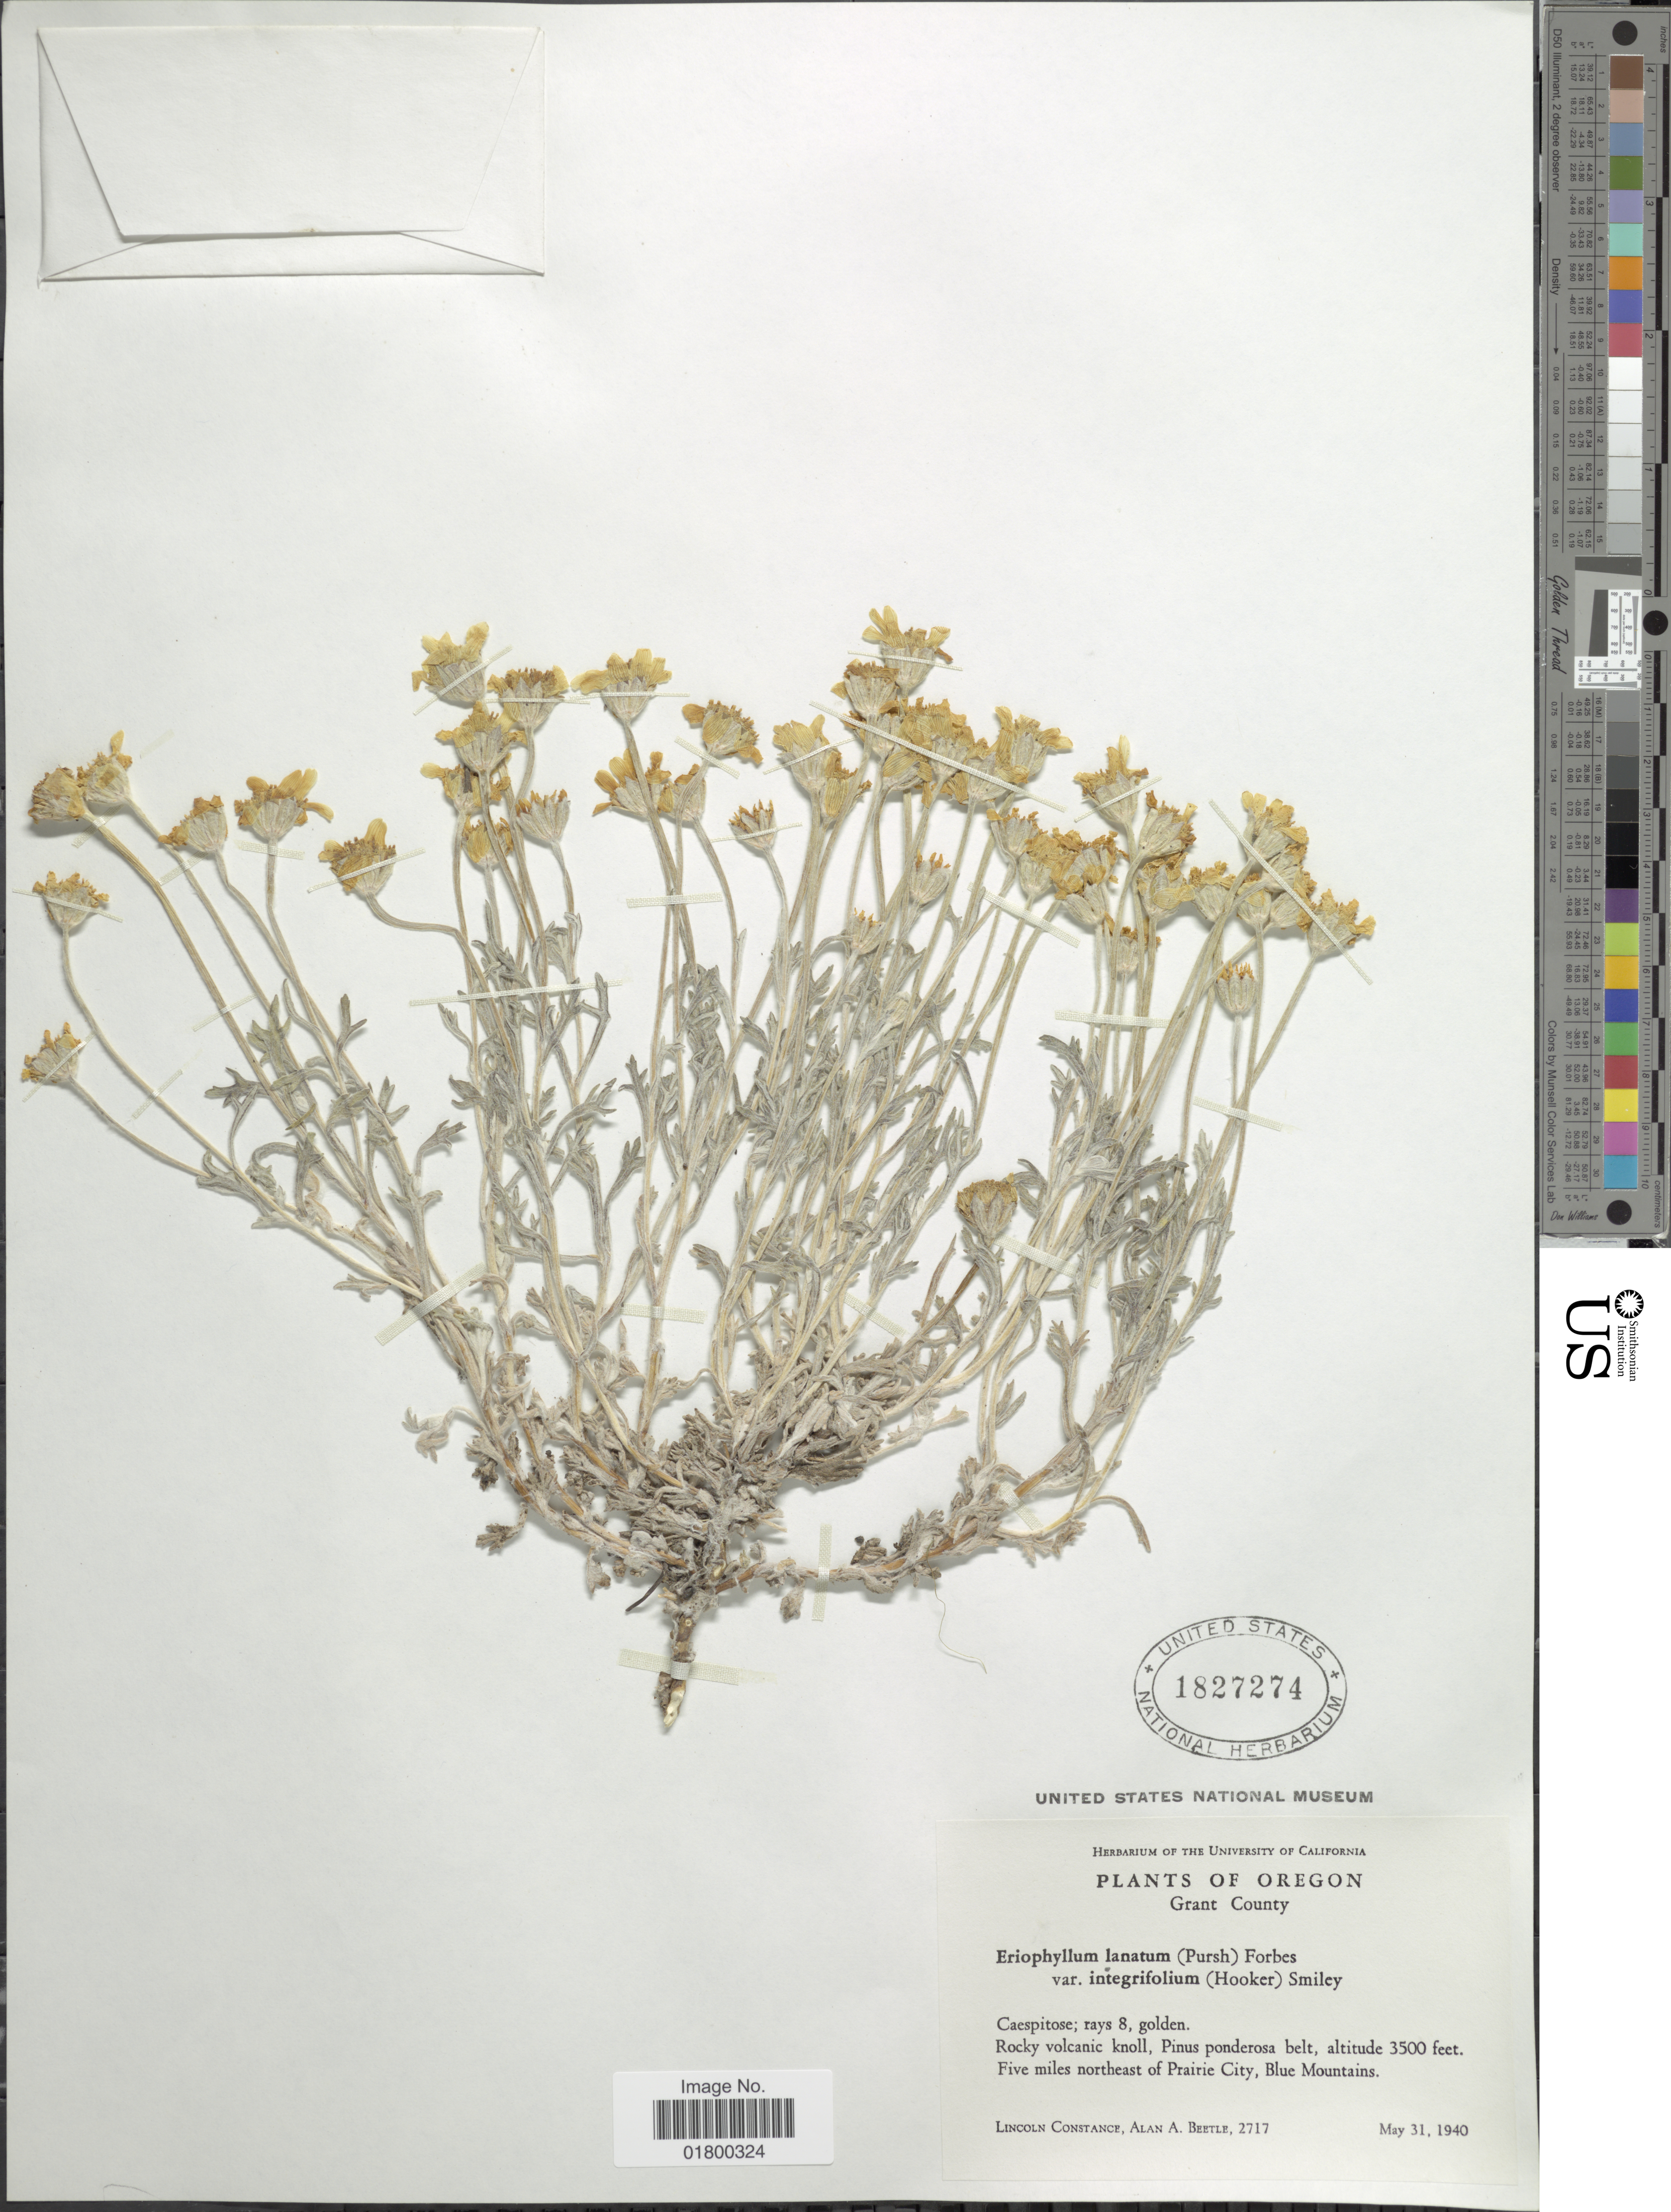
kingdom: Plantae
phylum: Tracheophyta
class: Magnoliopsida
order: Asterales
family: Asteraceae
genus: Eriophyllum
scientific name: Eriophyllum lanatum var. integrifolium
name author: (Hook.) Smiley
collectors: L. Constance & A. A. Beetle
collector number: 2717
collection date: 1940-05-31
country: United States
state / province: Oregon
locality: Grant County, Five miles northeast of Preirie City, Blue Mountains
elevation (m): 1067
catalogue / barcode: US 1827274